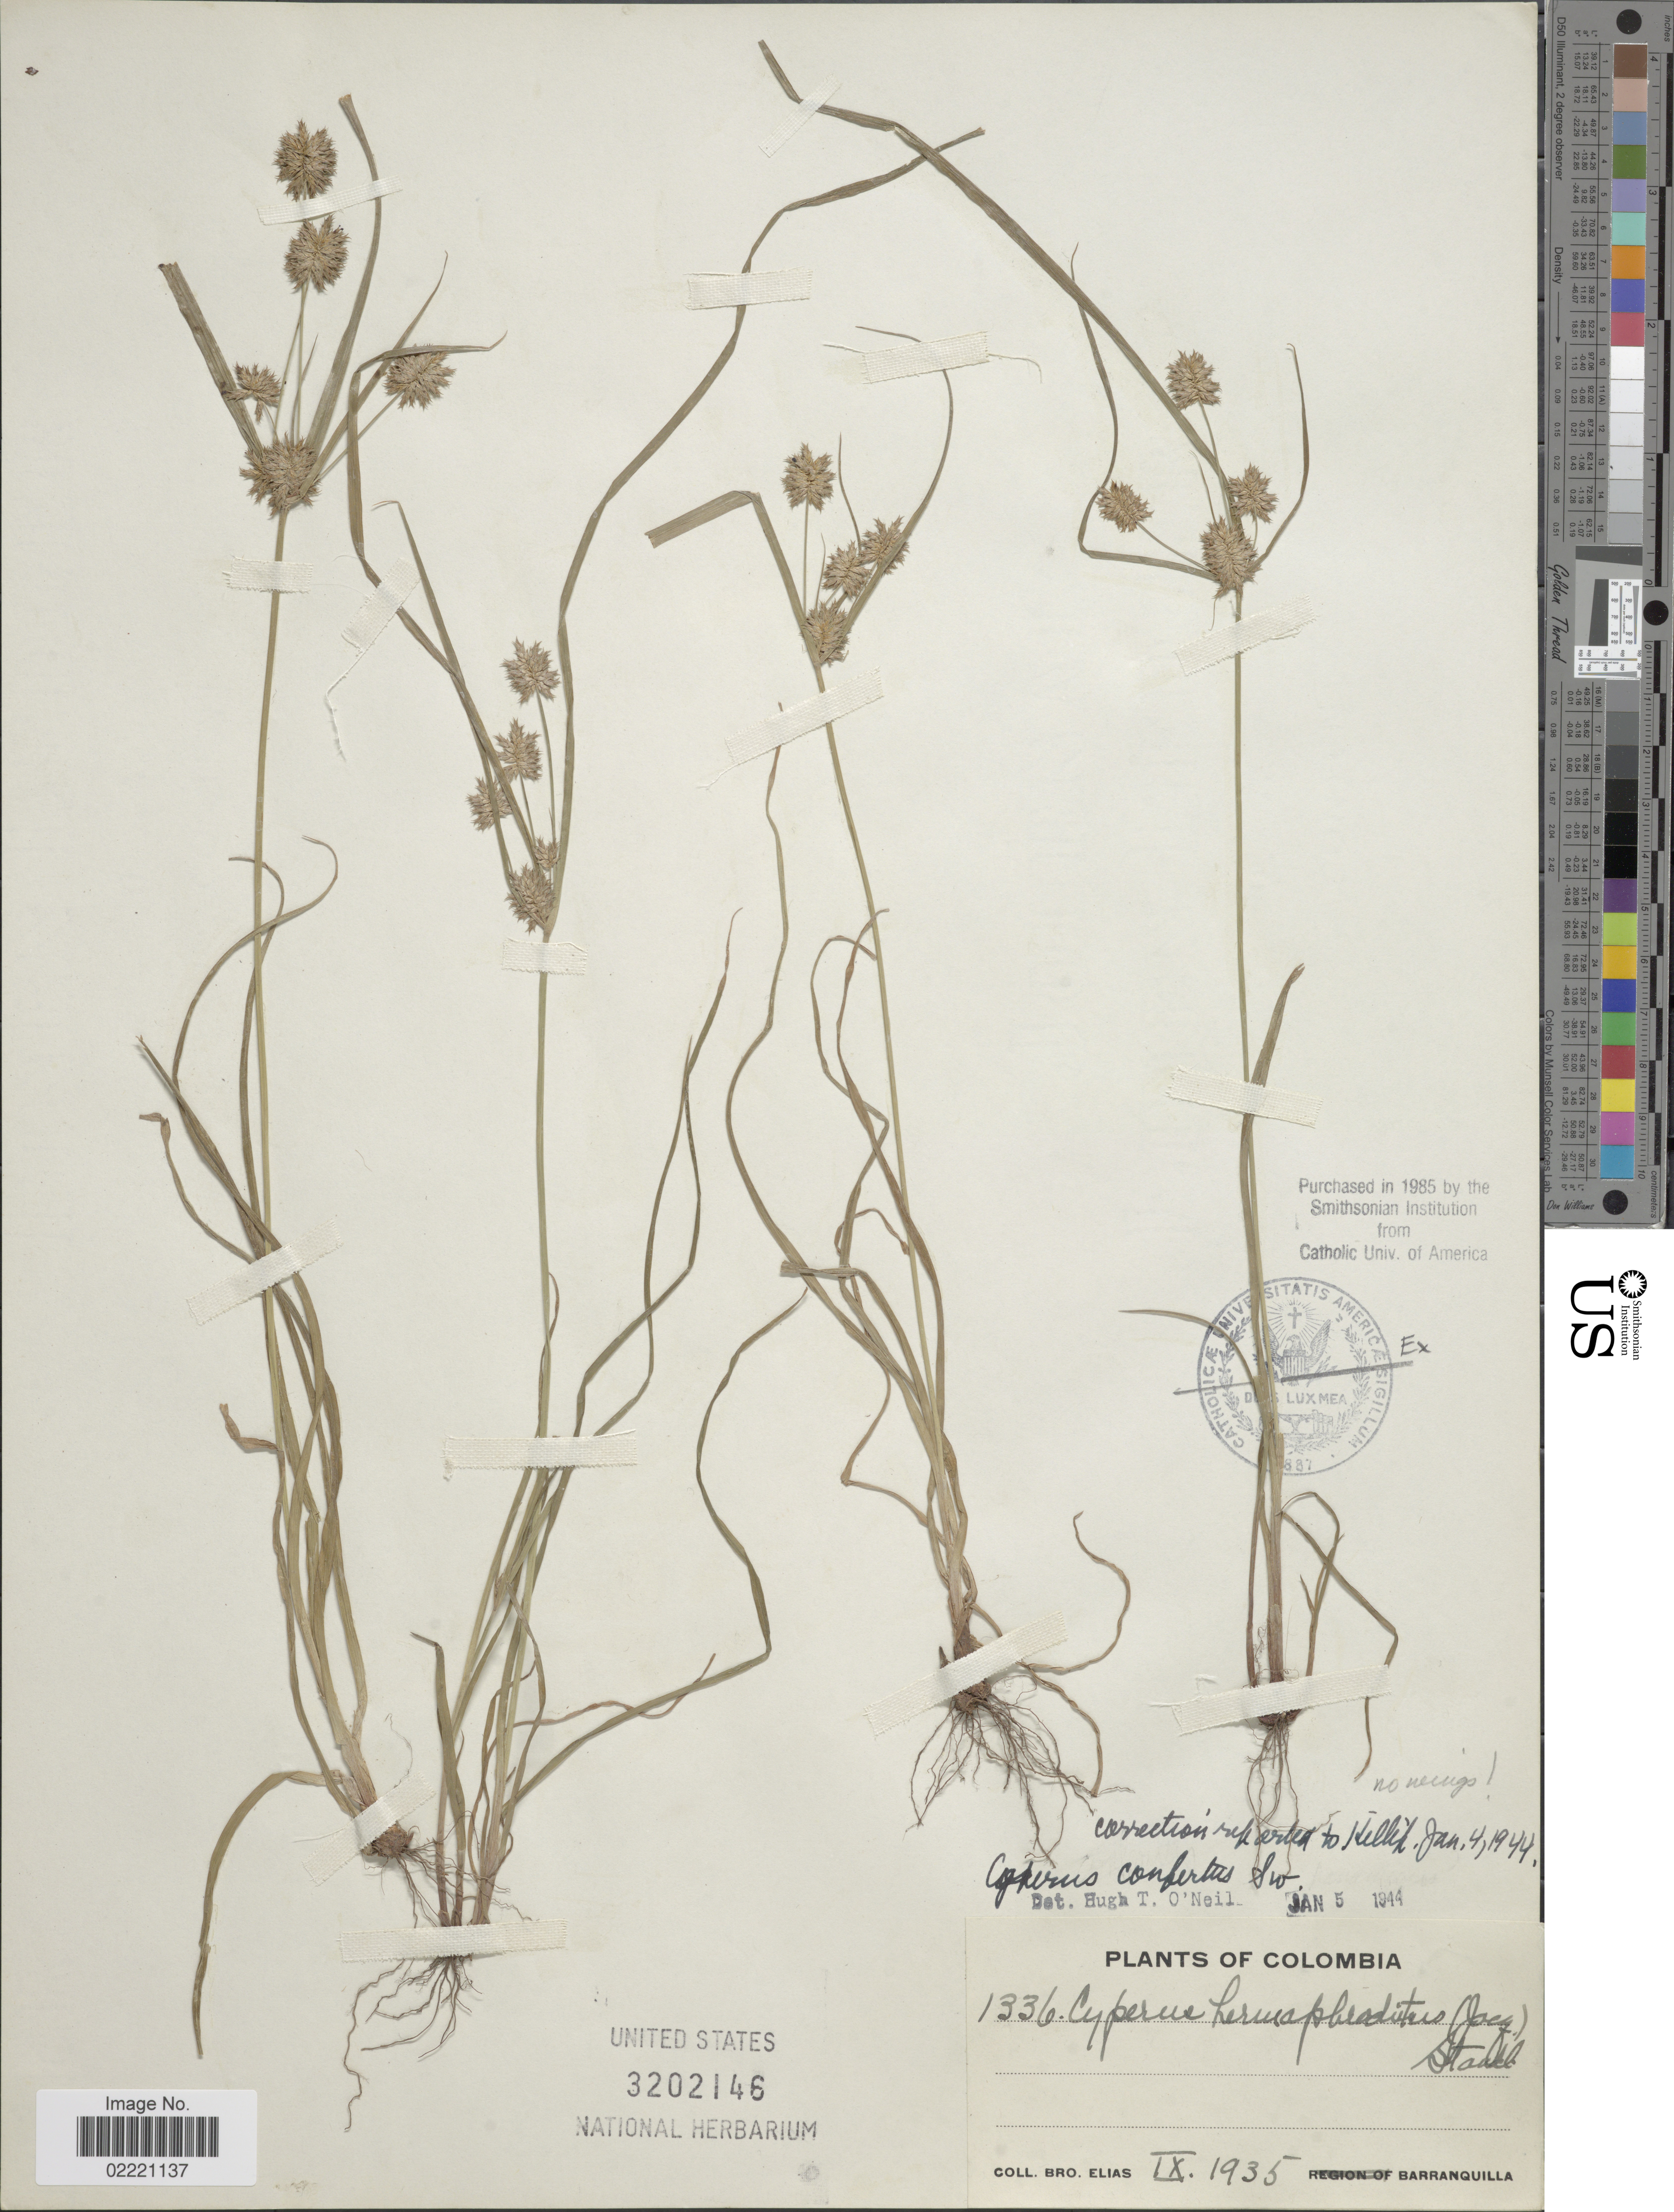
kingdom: Plantae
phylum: Tracheophyta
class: Liliopsida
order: Poales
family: Cyperaceae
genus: Cyperus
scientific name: Cyperus confertus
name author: Sw.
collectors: Bro. Elias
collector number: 1336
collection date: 1935-09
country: Colombia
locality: Barranquilla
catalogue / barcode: US 3202146